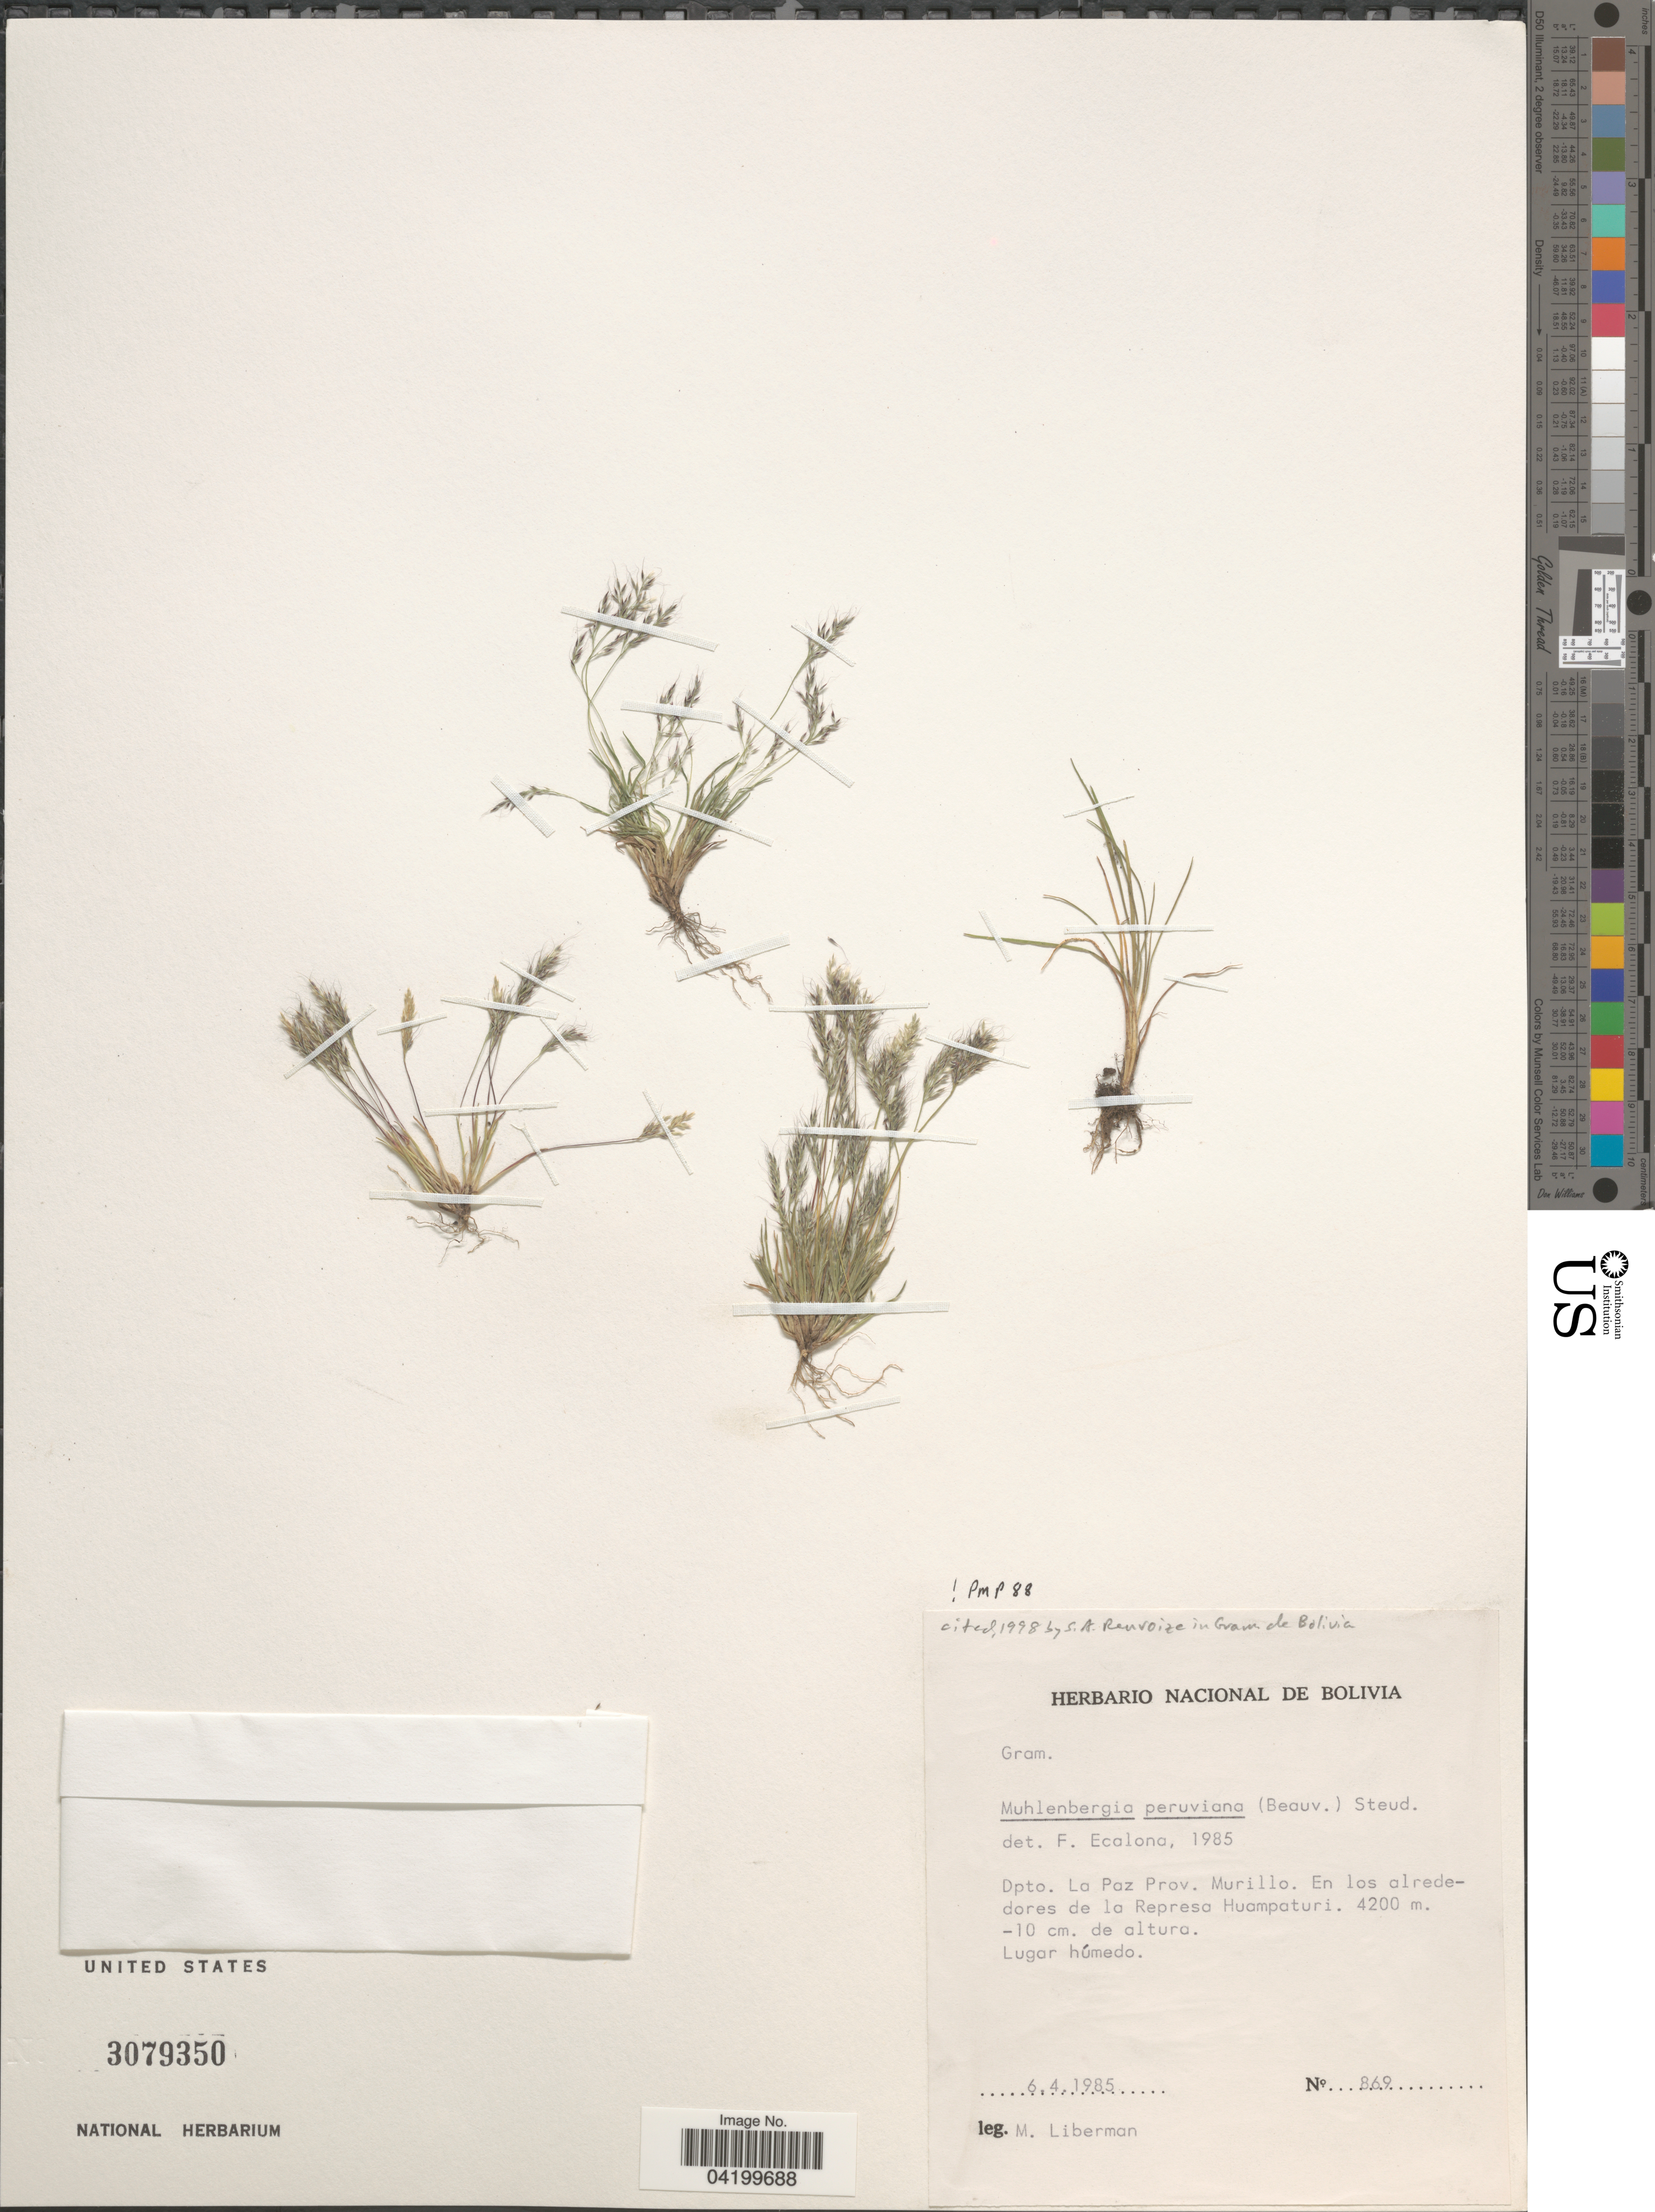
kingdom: Plantae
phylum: Tracheophyta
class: Liliopsida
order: Poales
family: Poaceae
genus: Muhlenbergia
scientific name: Muhlenbergia peruviana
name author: (P. Beauv.) Steud.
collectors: M. Liberman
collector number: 869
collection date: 1985-04-06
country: Bolivia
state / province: La Paz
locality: Dpto. La Paz, Prov. Murillo. En los alrededores de la Represa Huampaturi.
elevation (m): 4200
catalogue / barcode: US 3079350